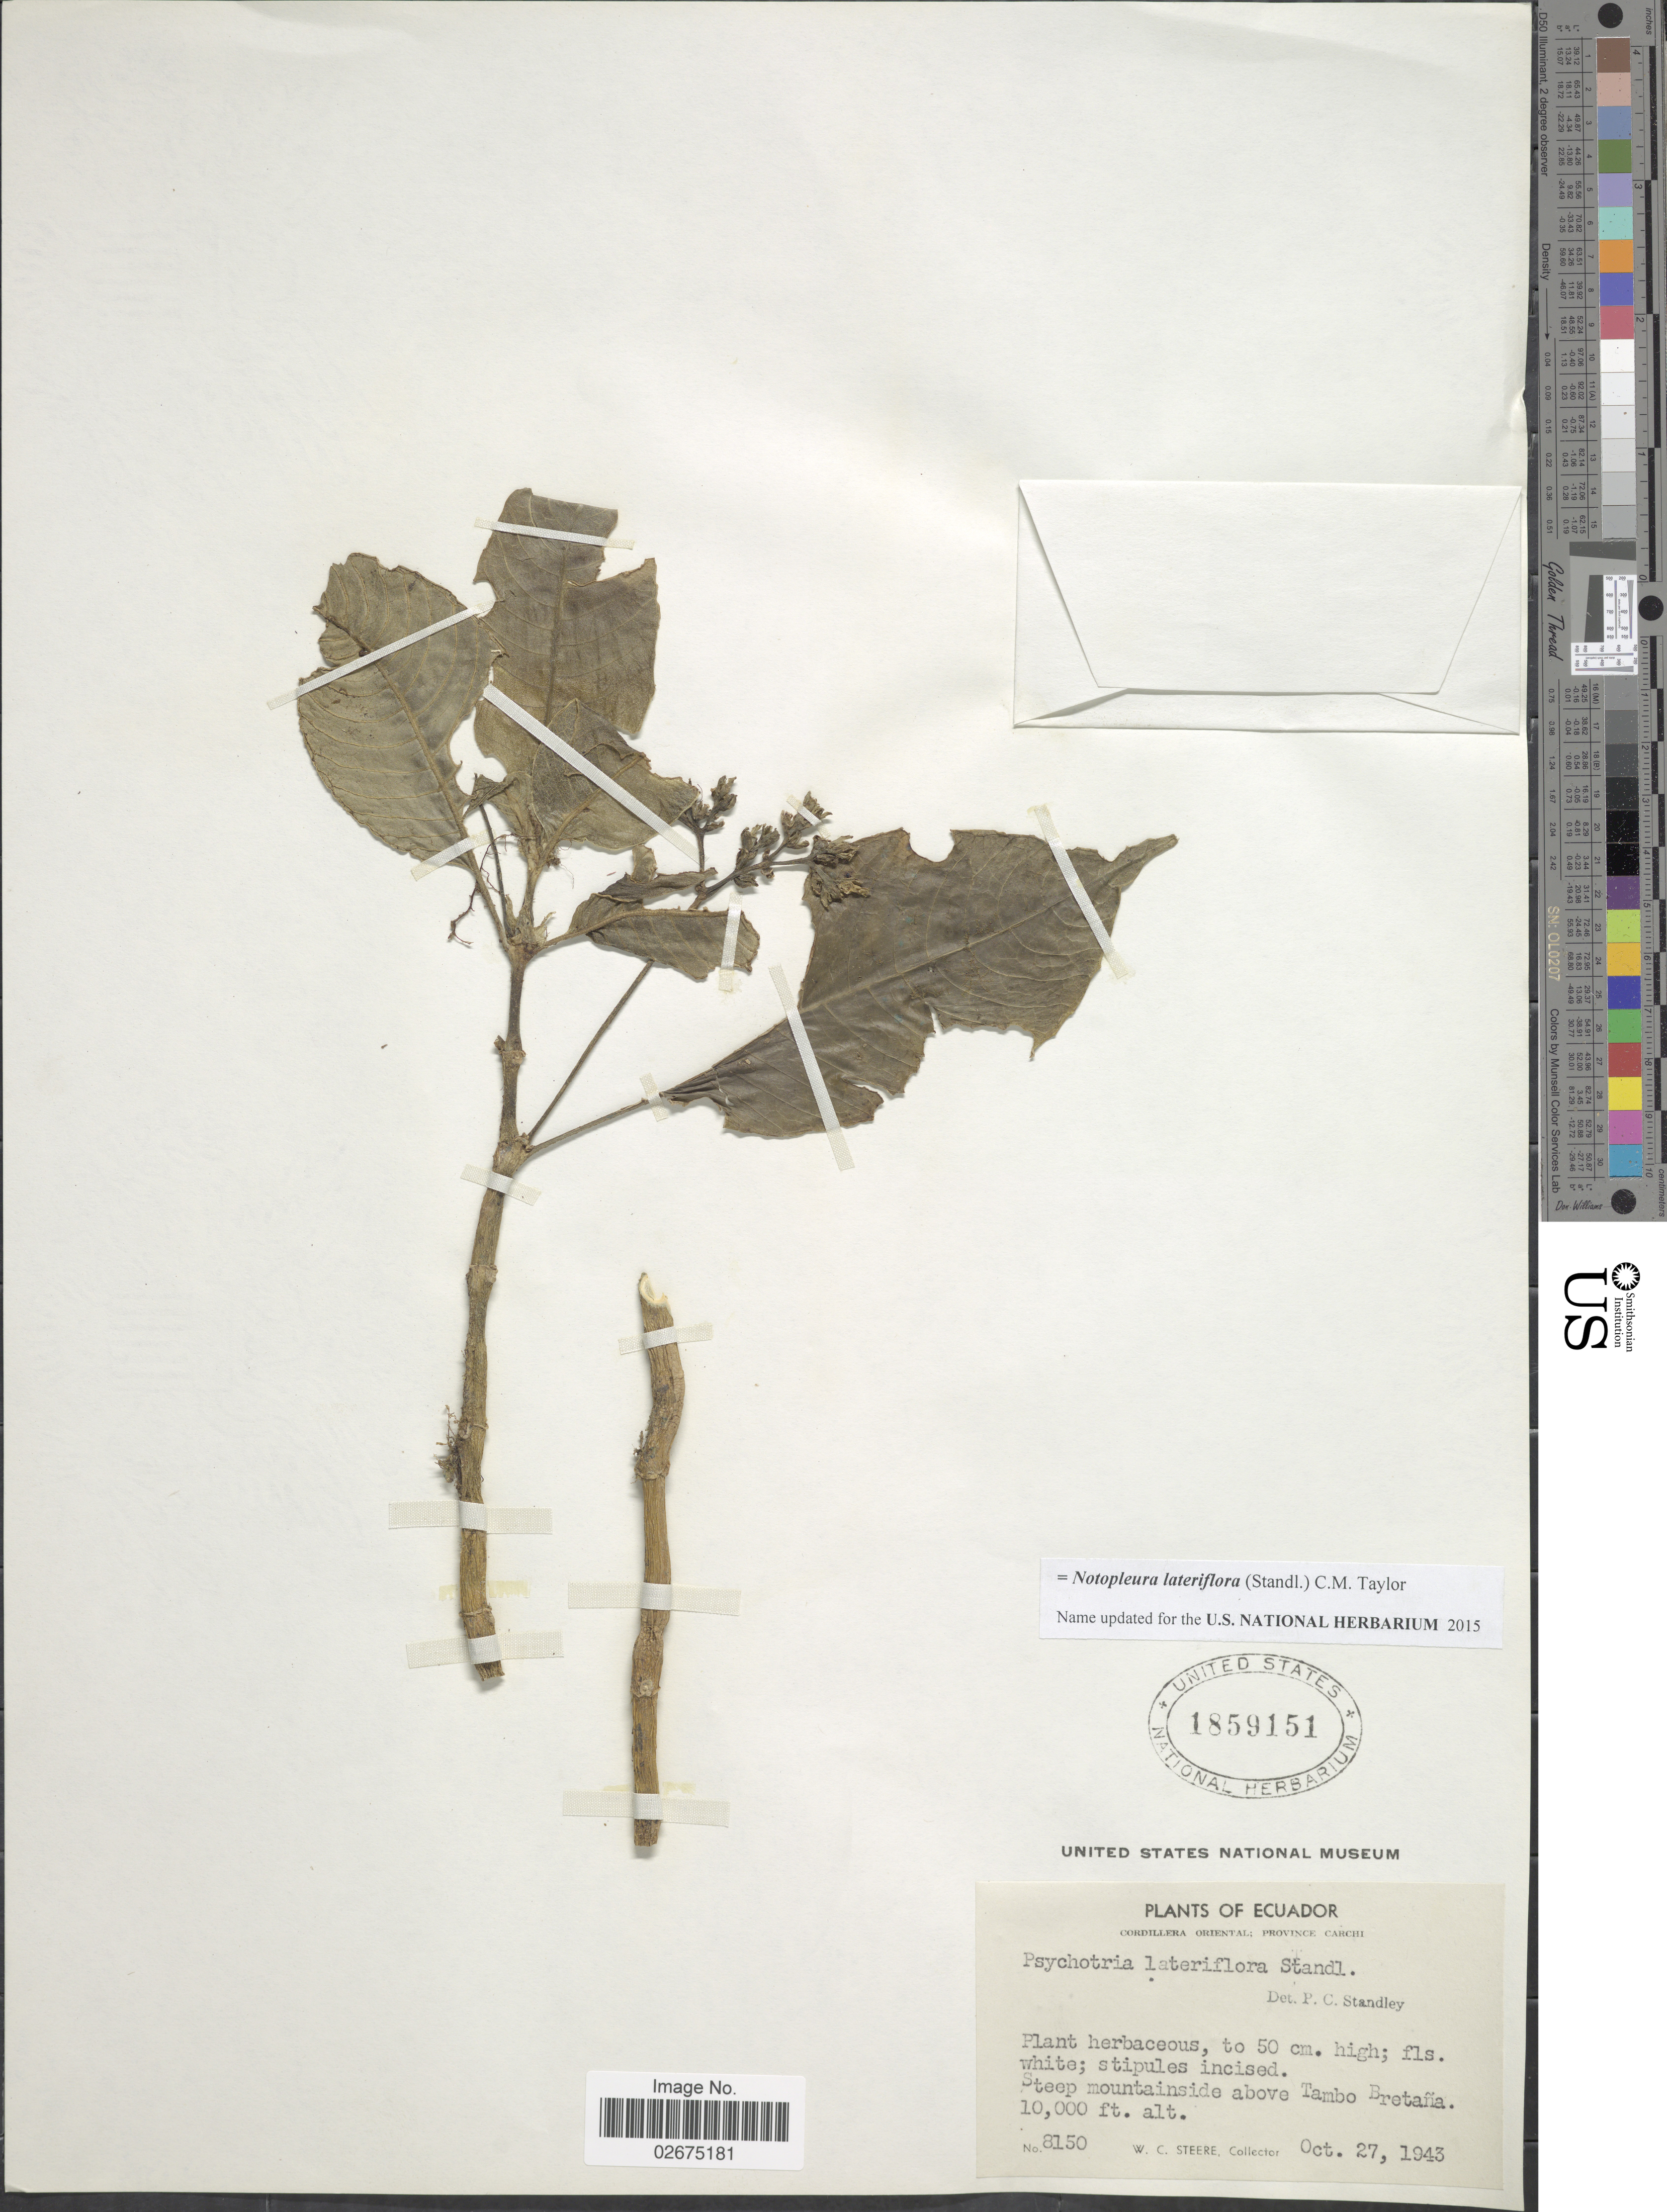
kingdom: Plantae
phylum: Tracheophyta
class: Magnoliopsida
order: Gentianales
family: Rubiaceae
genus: Notopleura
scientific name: Notopleura lateriflora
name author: (Standl.) C.M. Taylor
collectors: W. C. Steere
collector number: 8150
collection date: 1943-10-27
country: Ecuador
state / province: Carchi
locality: Cordillera Oriental. Steep mountainside above Tambo Bretana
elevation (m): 3048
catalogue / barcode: US 1859151